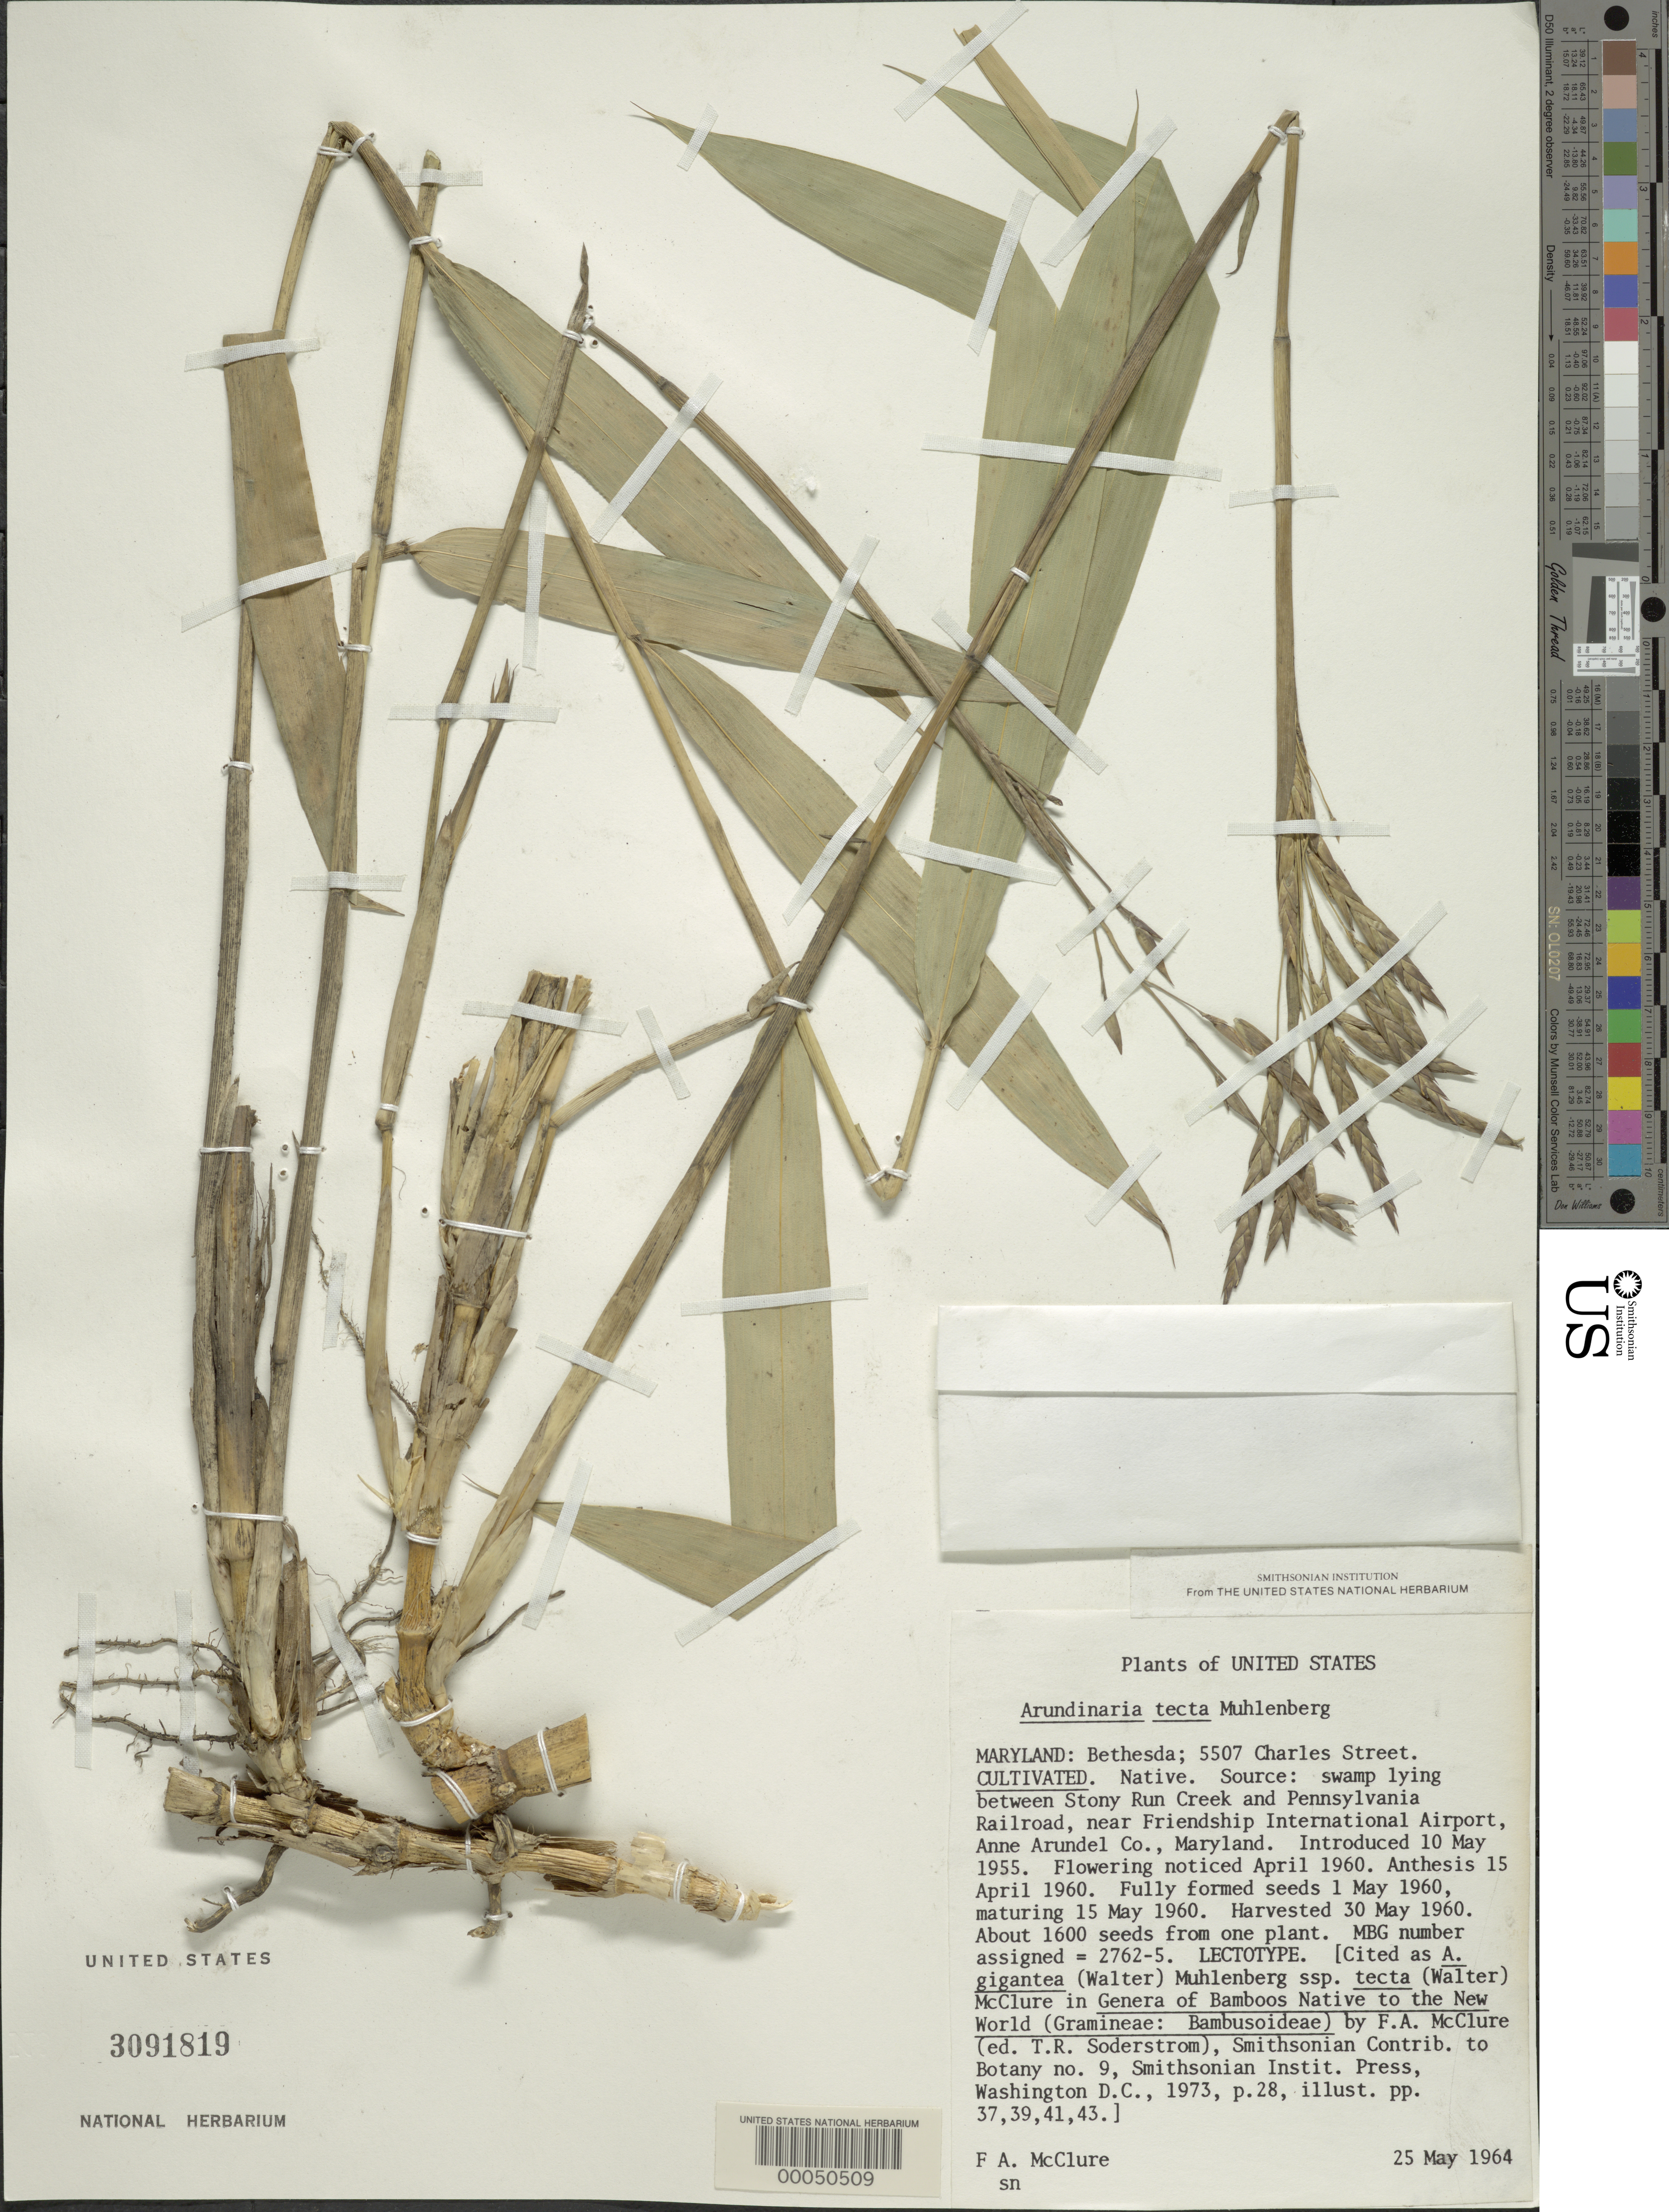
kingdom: Plantae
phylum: Tracheophyta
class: Liliopsida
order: Poales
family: Poaceae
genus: Arundinaria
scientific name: Arundinaria tecta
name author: (Walter) Muhl.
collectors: F. A. McClure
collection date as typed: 25 May 1964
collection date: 1964-05-25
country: United States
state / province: Maryland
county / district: Montgomery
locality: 5507 Charles Street, Bethesda (McClure's garden)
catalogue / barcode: US 3091819